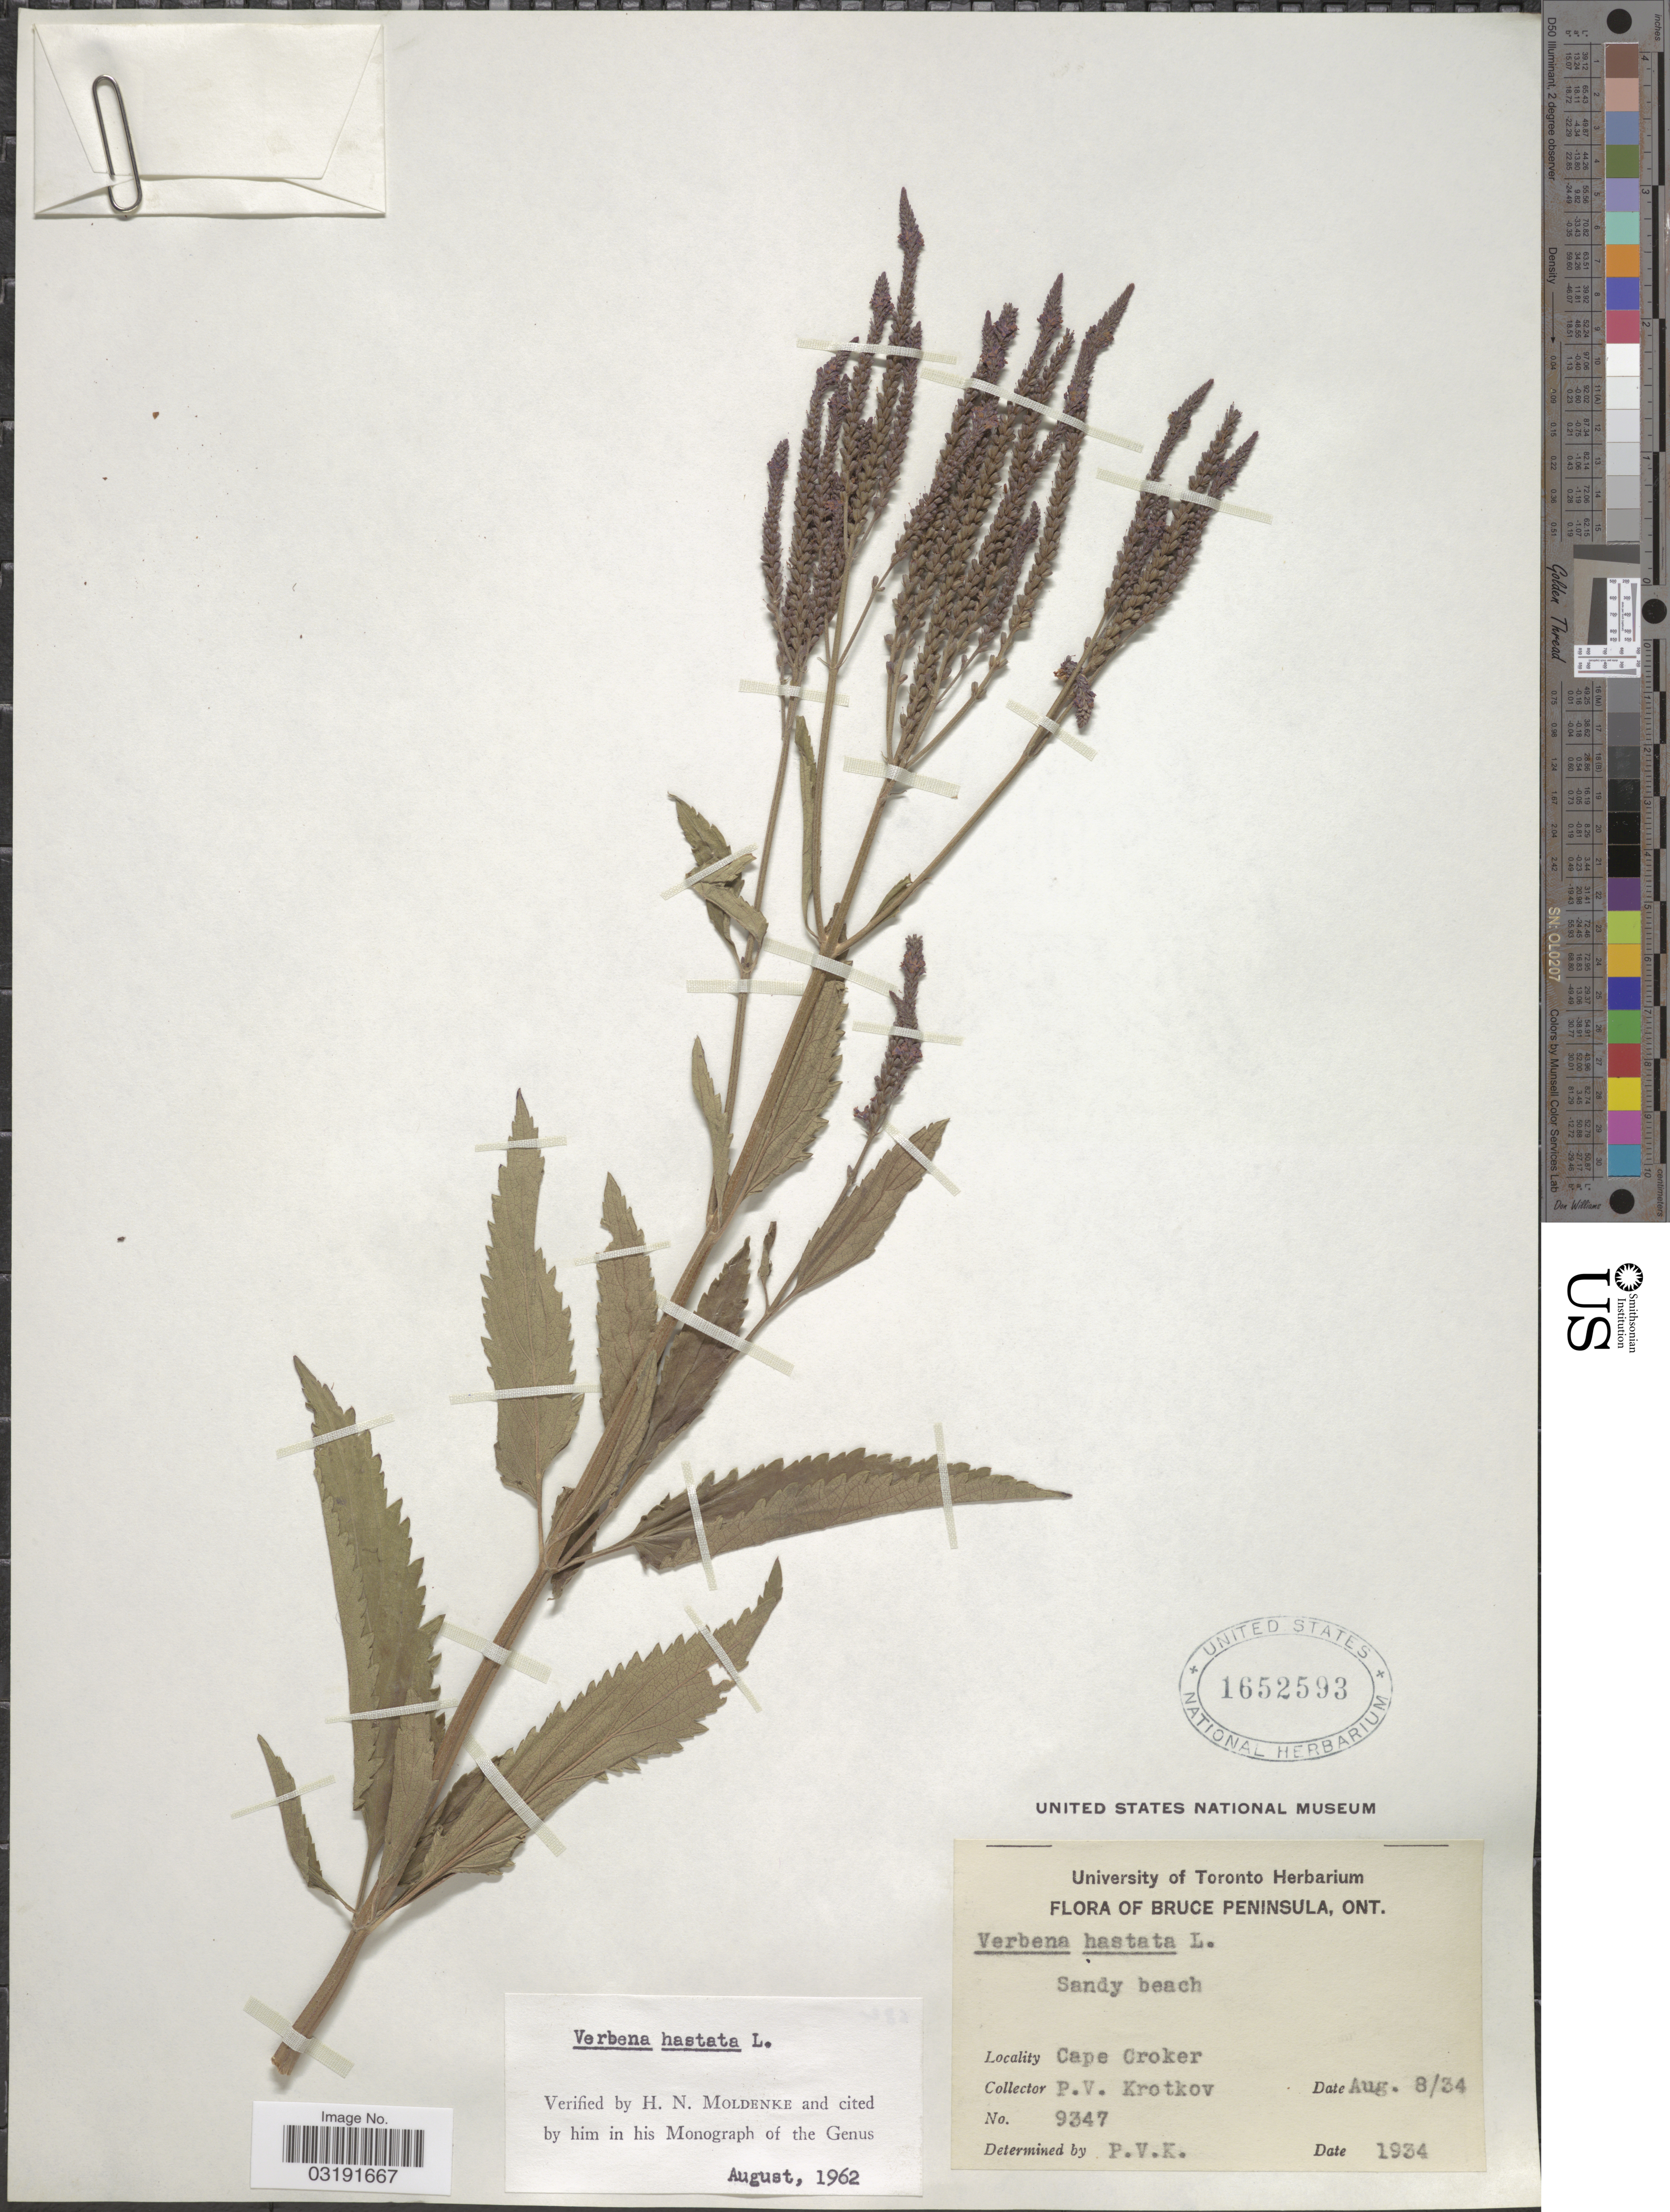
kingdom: Plantae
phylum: Tracheophyta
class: Magnoliopsida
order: Lamiales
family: Verbenaceae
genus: Verbena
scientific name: Verbena hastata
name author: L.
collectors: P. V. Krotkov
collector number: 9347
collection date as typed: Transcribed d/m/y: 8/8/34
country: Canada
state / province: Ontario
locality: Bruce Peninsula, Cape Croker.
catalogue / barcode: US 1652593